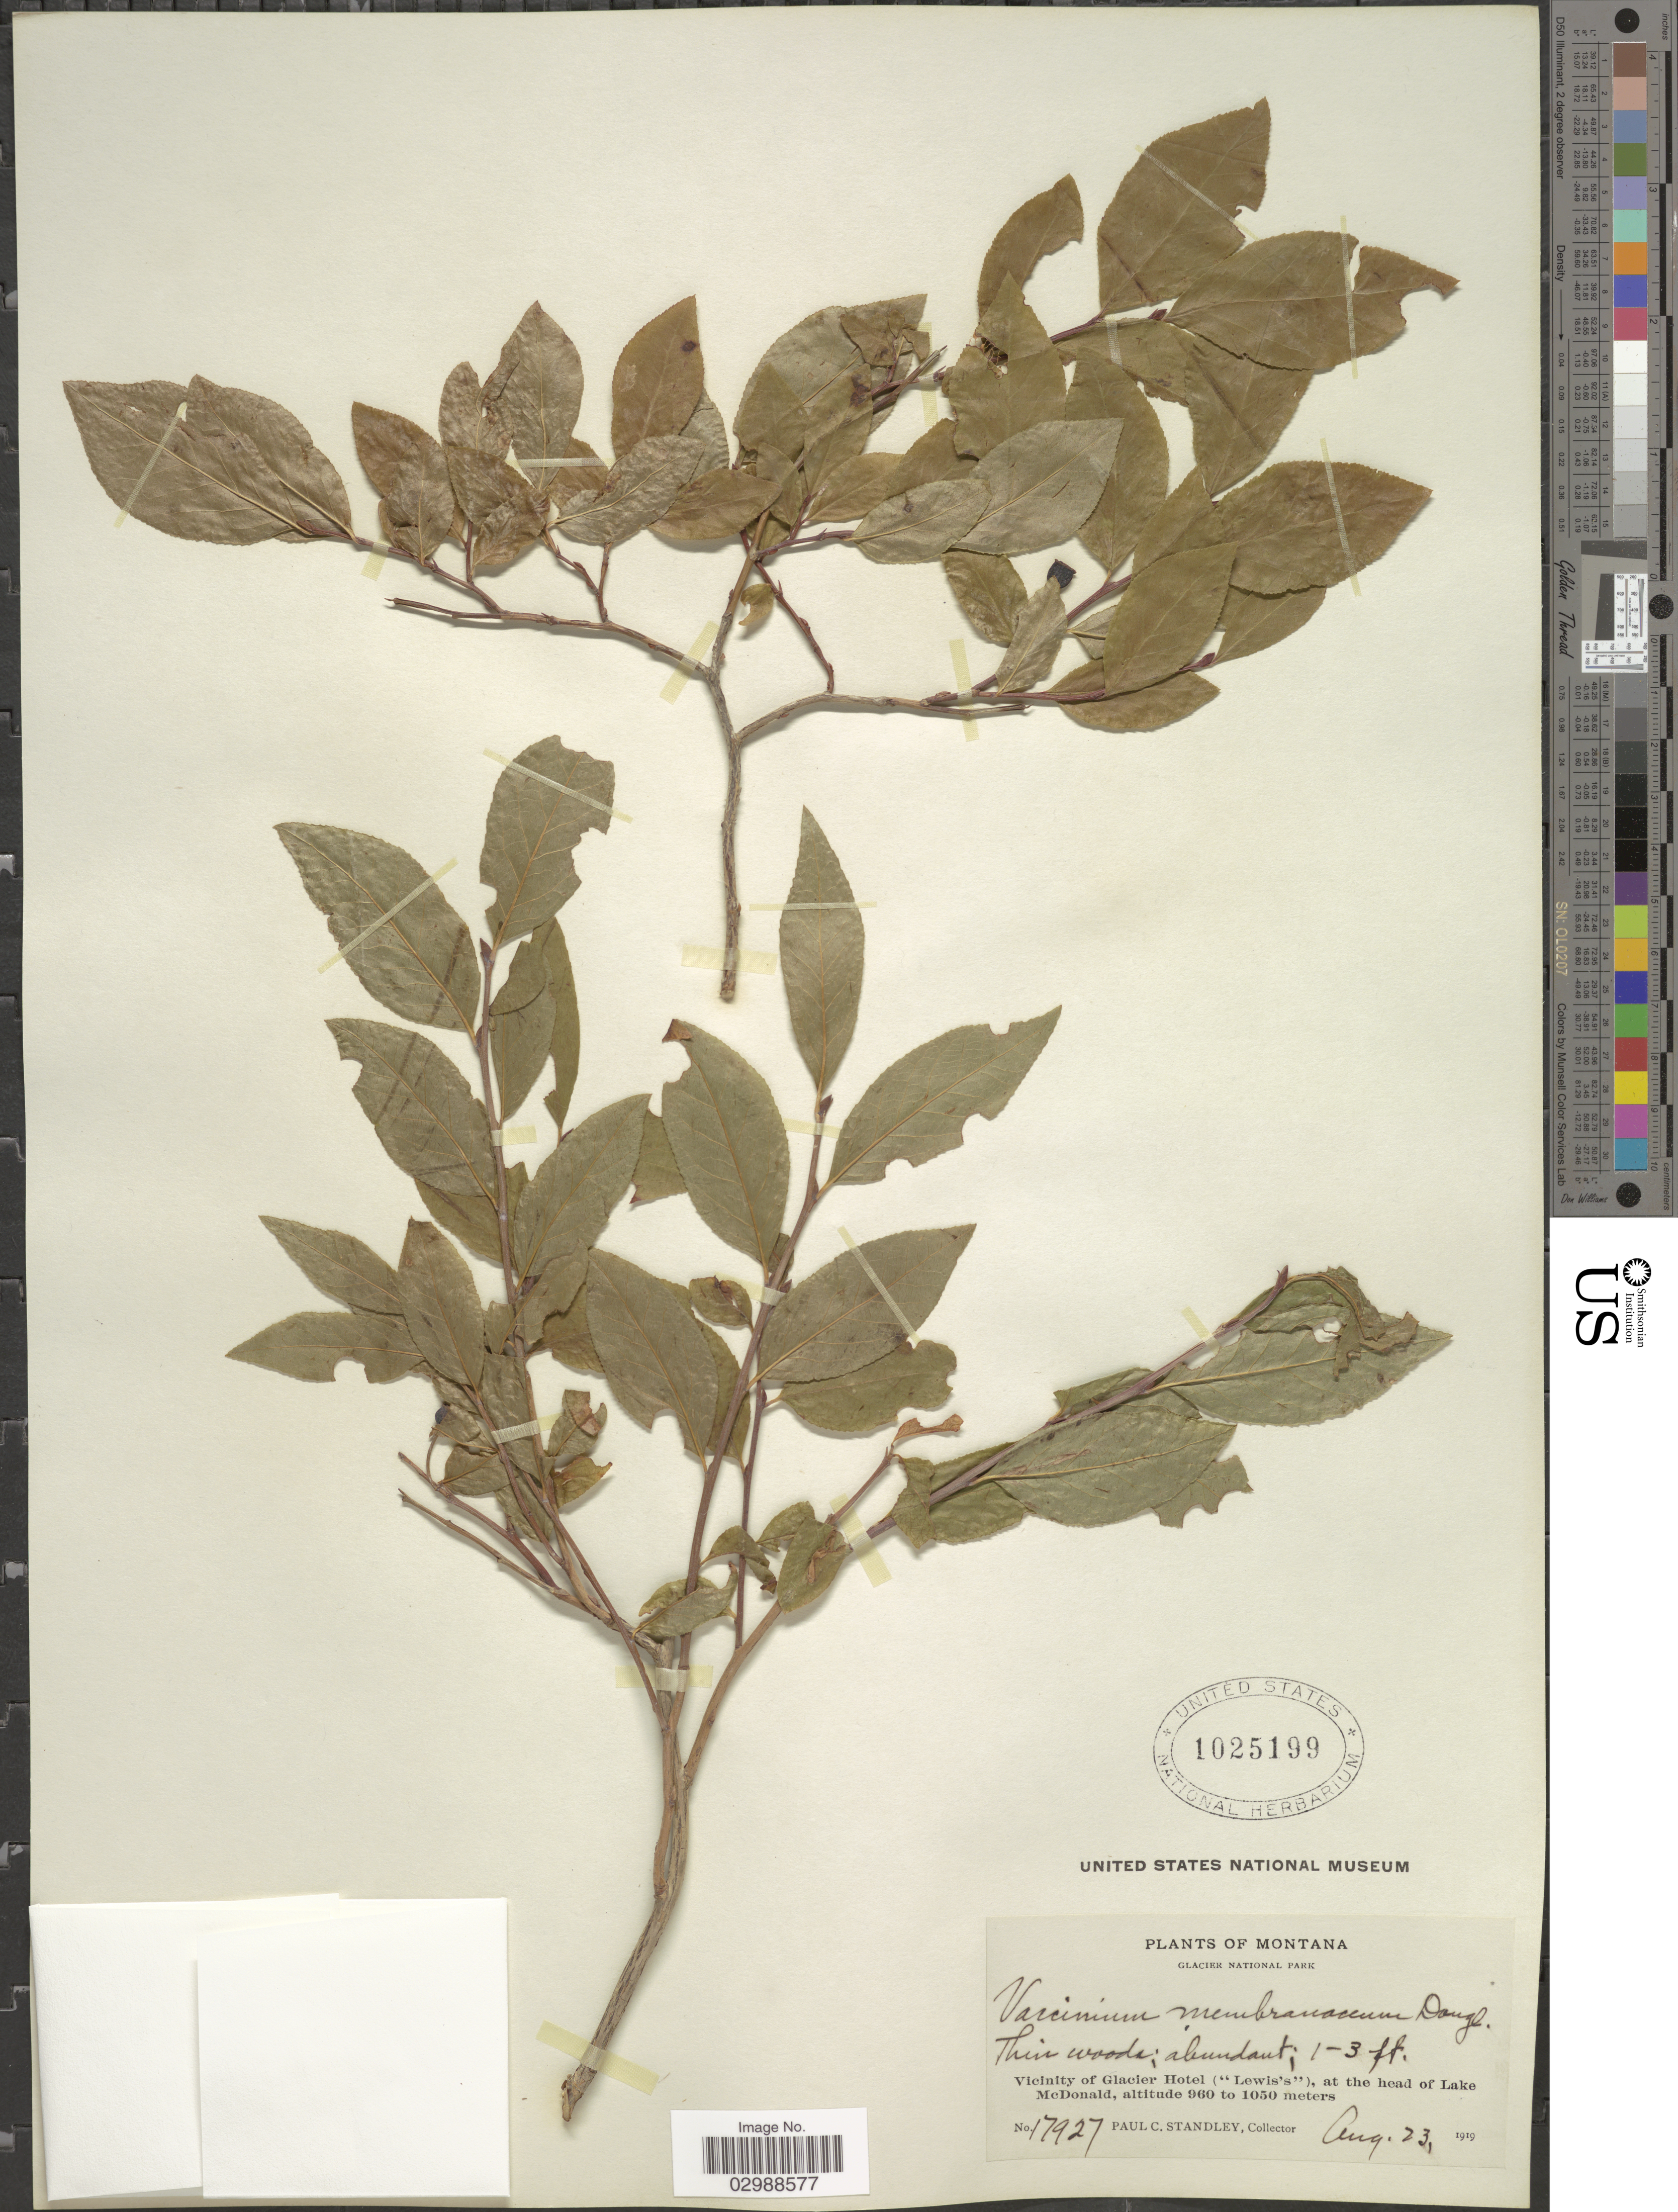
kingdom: Plantae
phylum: Tracheophyta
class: Magnoliopsida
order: Ericales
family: Ericaceae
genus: Vaccinium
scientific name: Vaccinium membranaceum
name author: Douglas ex Torr.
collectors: P. C. Standley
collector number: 17927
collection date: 1919-08-23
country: United States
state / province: Montana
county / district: Flathead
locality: Glacier National Park, Vicinity of Glacier Hotel ("Lewis's"), at the head of Lake McDonald.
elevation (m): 960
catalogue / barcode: US 1025199